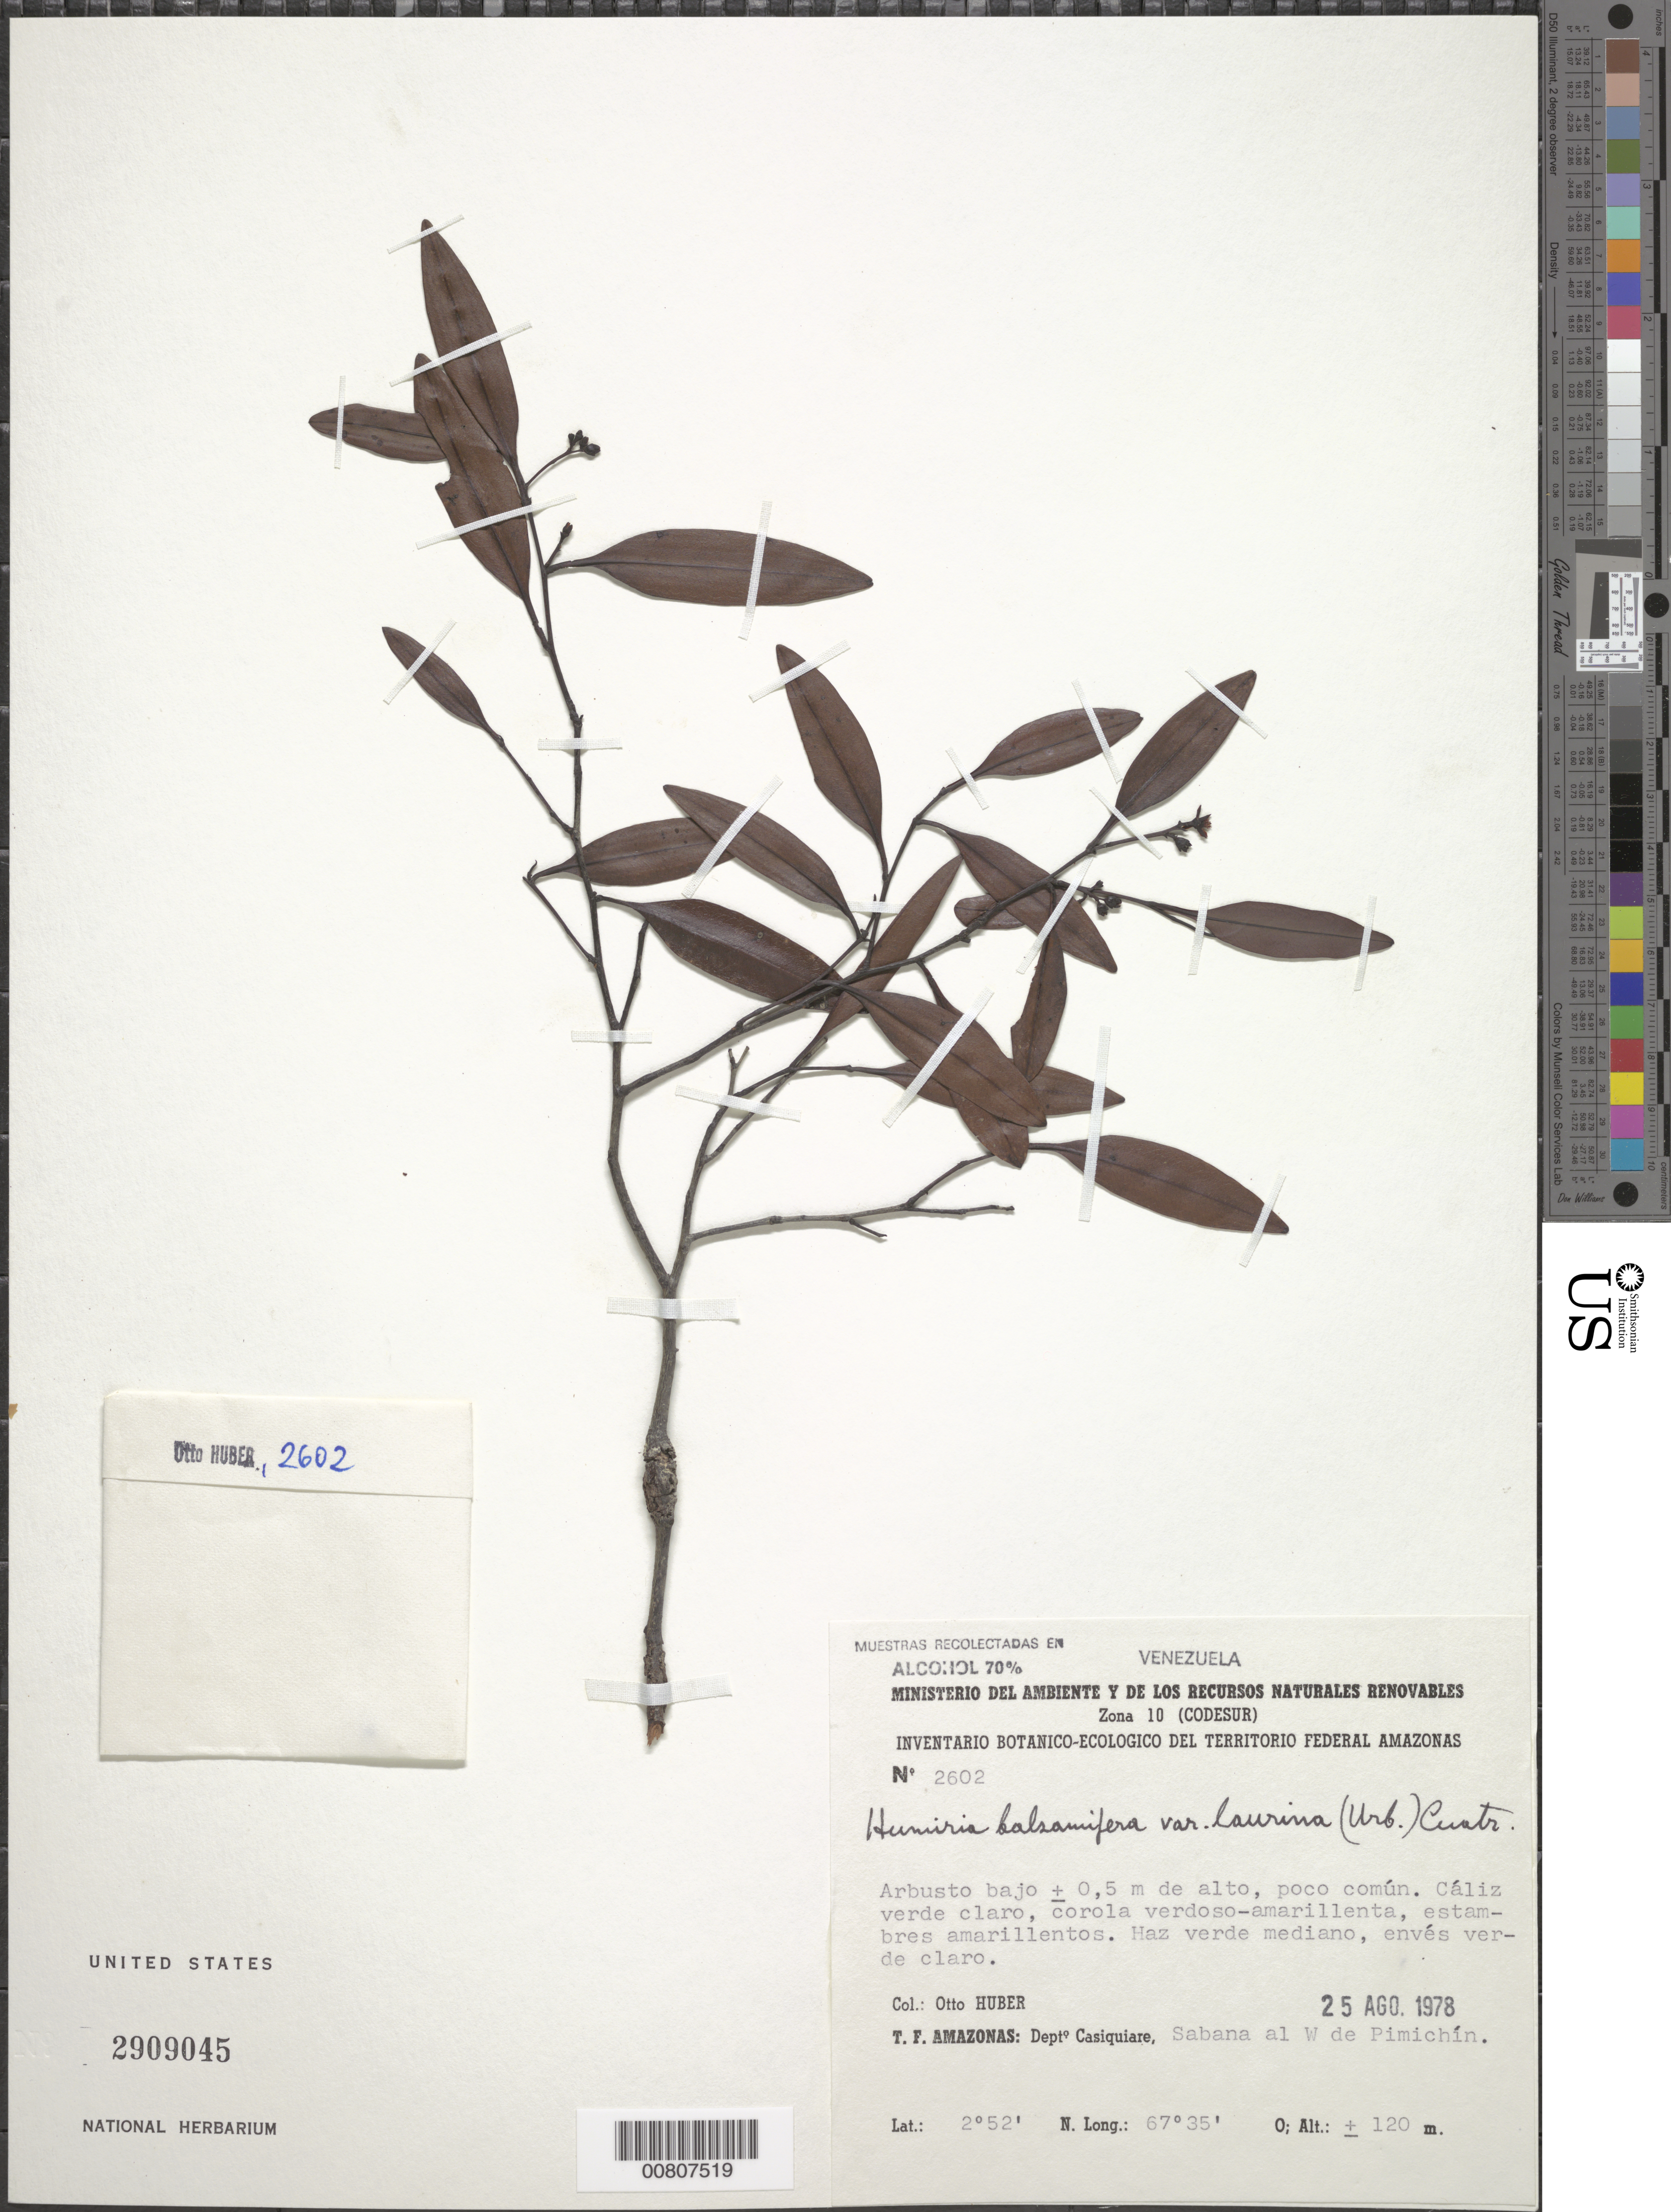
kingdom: Plantae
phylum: Tracheophyta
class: Magnoliopsida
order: Malpighiales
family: Humiriaceae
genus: Humiria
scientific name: Humiria balsamifera var. laurina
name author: Cuatrec.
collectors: O. Huber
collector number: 2602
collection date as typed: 25-Aug-78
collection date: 1978-08-25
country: Venezuela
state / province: Amazonas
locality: Pimichin, al W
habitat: Savanna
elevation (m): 120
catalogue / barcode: US 2909045